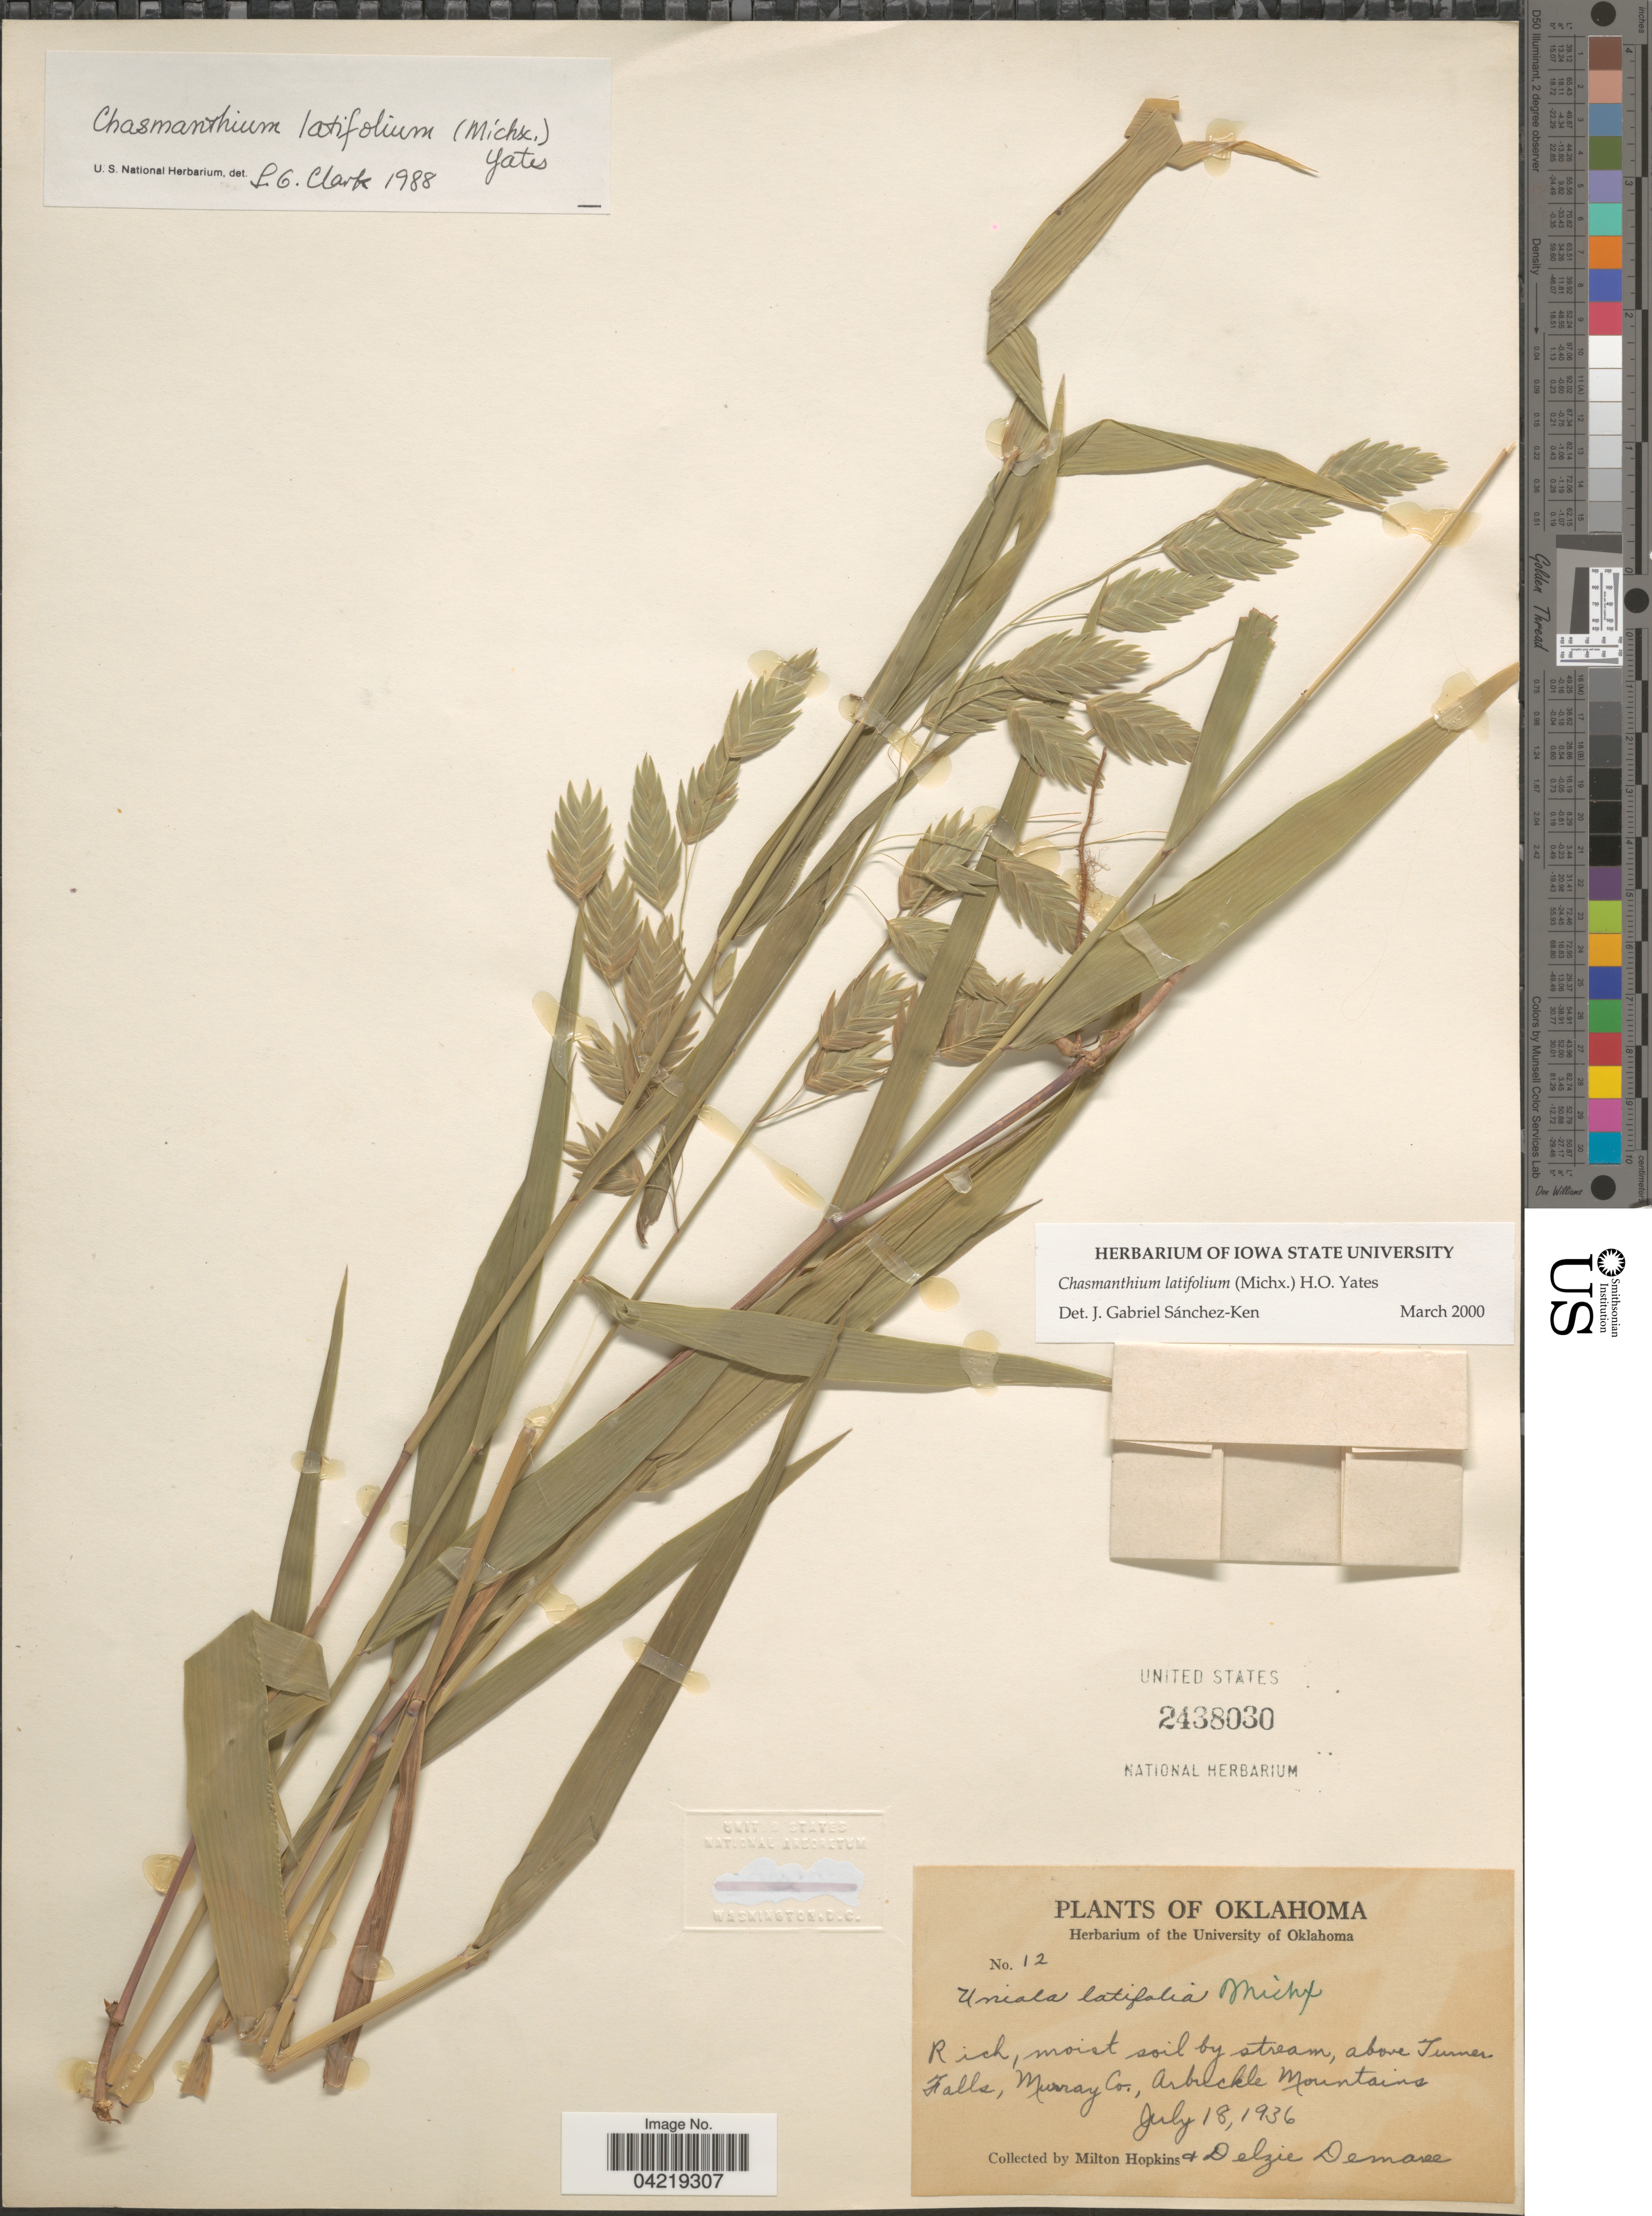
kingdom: Plantae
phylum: Tracheophyta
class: Liliopsida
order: Poales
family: Poaceae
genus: Chasmanthium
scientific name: Chasmanthium latifolium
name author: (Michx.) H.O. Yates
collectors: M. Hopkins & D. Demaree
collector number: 12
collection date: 1936-07-18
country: United States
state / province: Oklahoma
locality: Rich, moist soil by stream, above Turner Falls, Murray Co., Arbuckle Mountains.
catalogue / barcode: US 2438030